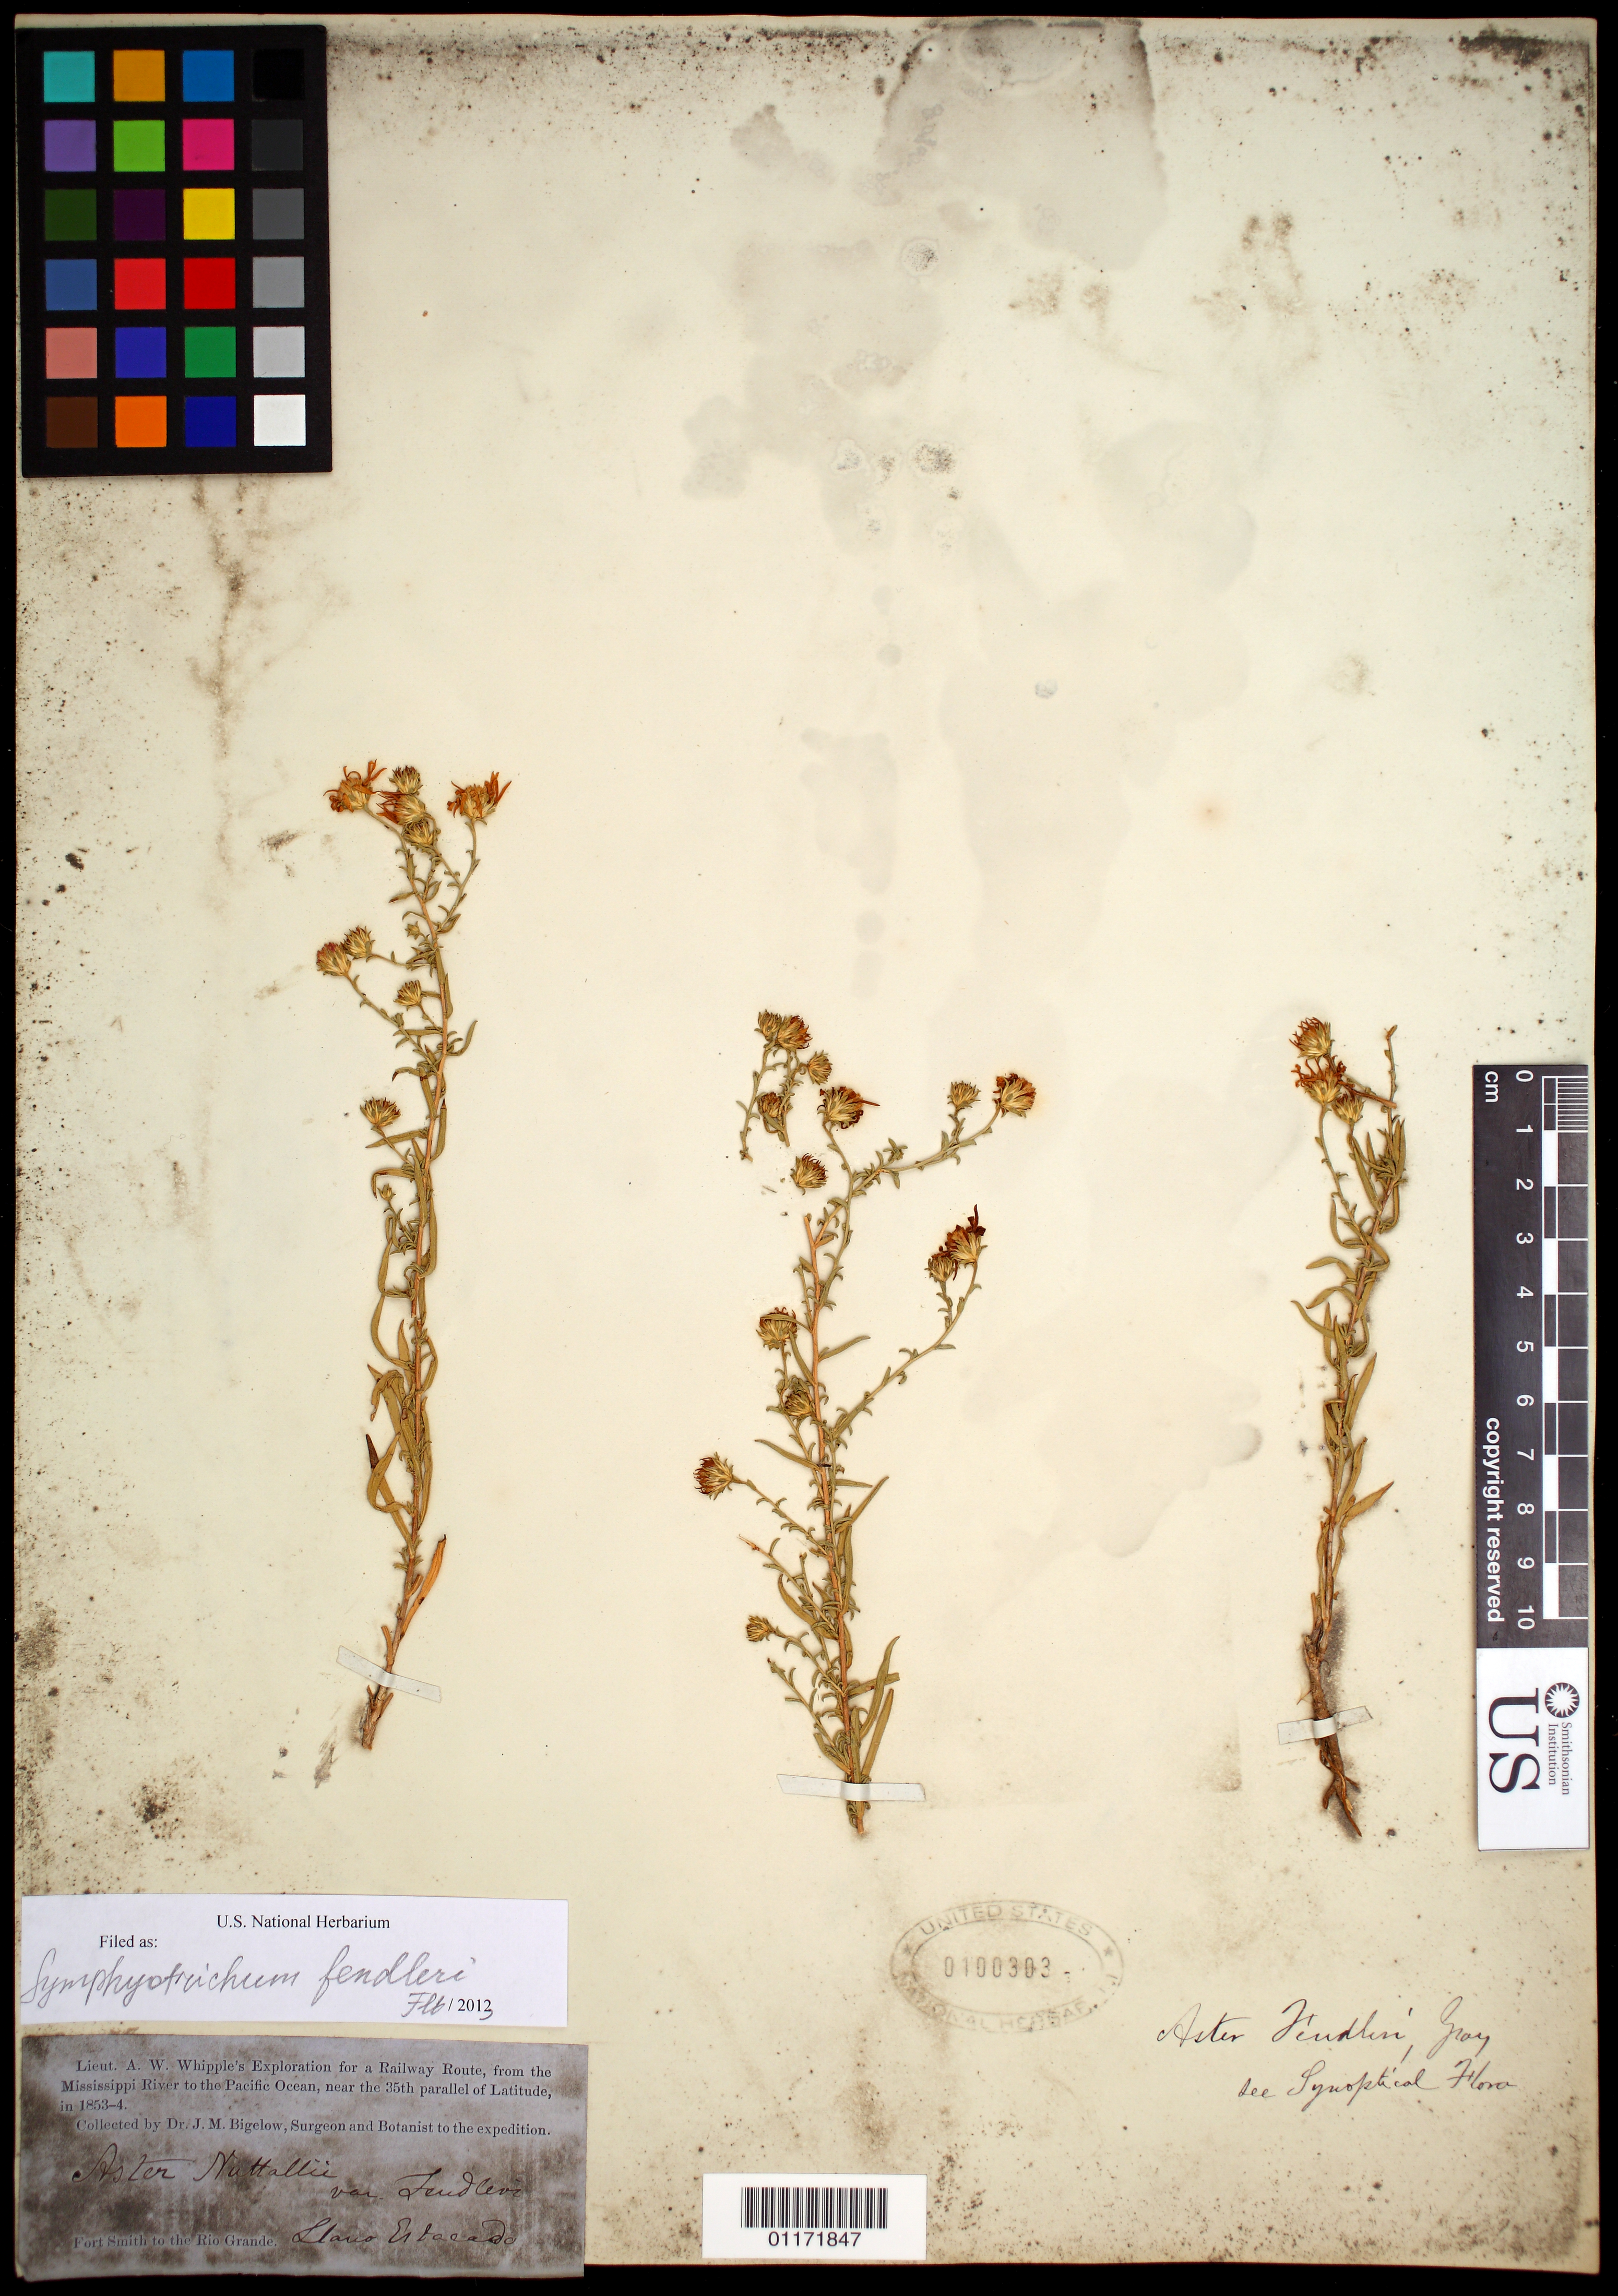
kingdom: Plantae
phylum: Tracheophyta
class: Magnoliopsida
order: Asterales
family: Asteraceae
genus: Symphyotrichum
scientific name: Symphyotrichum fendleri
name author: (A. Gray) G.L. Nesom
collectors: J. M. Bigelow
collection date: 1853/1854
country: United States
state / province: New Mexico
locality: Llano Estacado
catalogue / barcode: US 100303